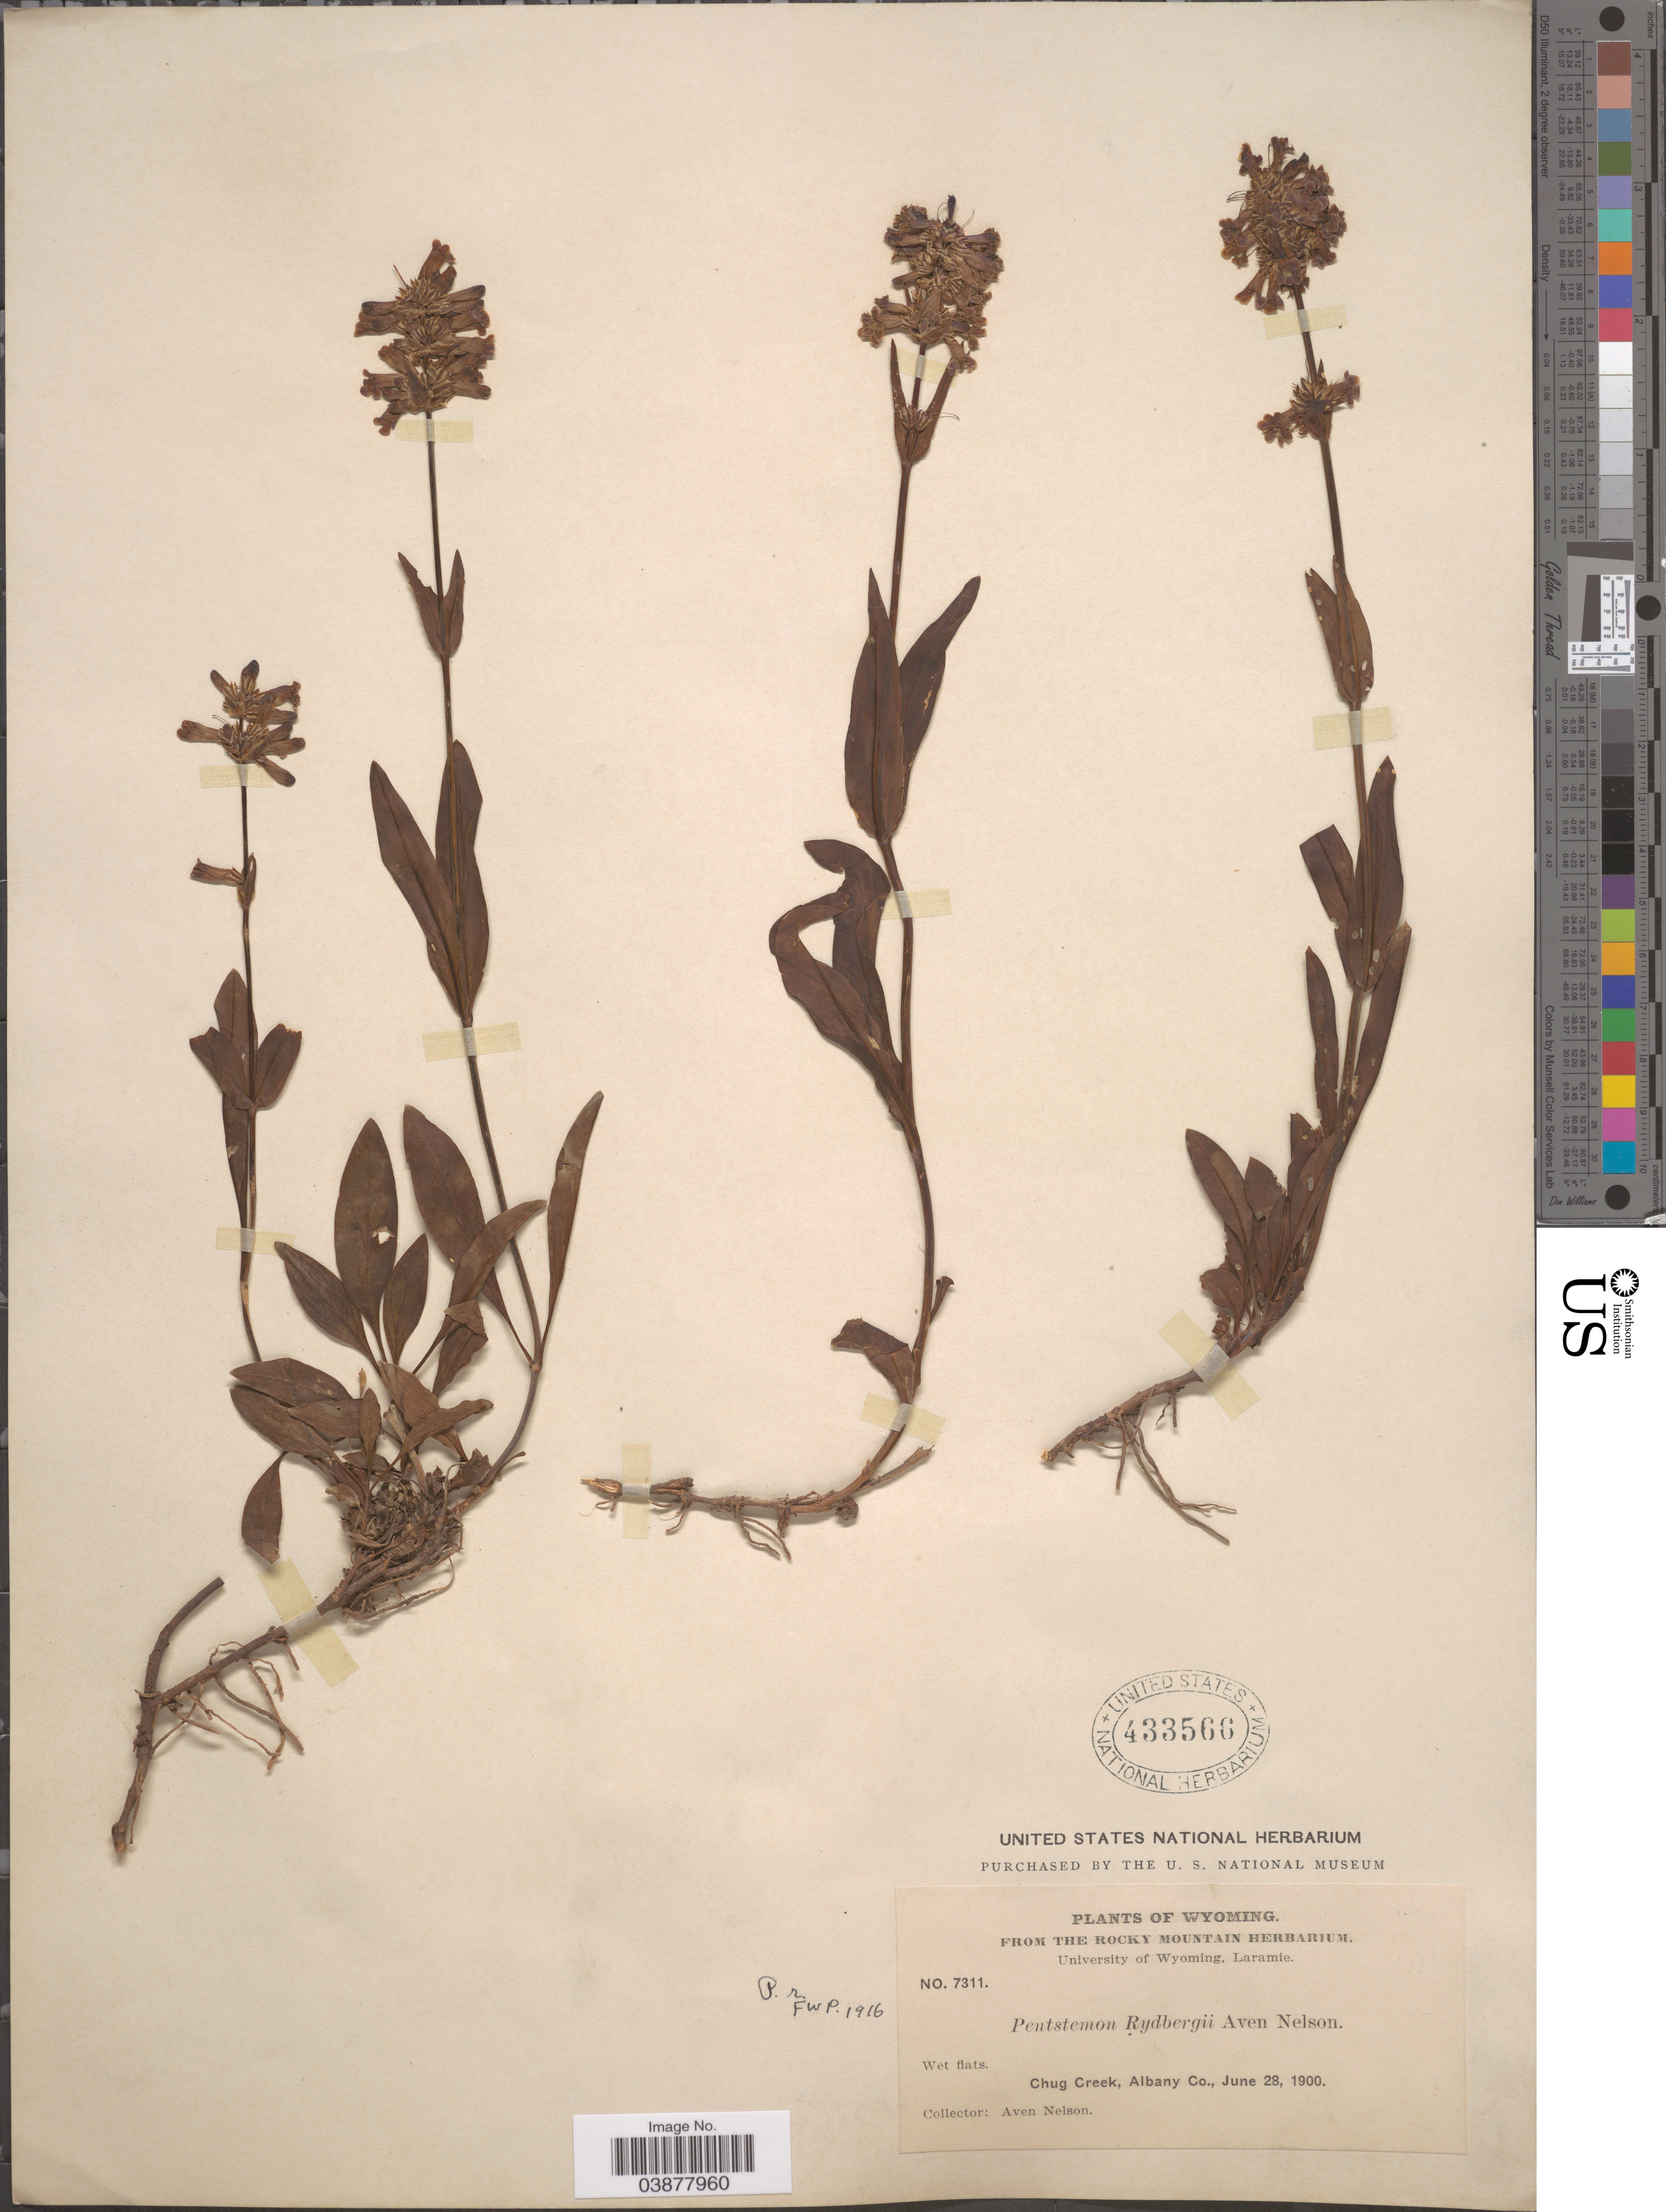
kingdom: Plantae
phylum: Tracheophyta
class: Magnoliopsida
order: Lamiales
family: Plantaginaceae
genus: Penstemon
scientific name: Penstemon rydbergii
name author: A. Nelson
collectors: A. Nelson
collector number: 7311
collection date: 1900-06-28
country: United States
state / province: Wyoming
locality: Chug Creek, Albany Co.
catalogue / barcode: US 433566